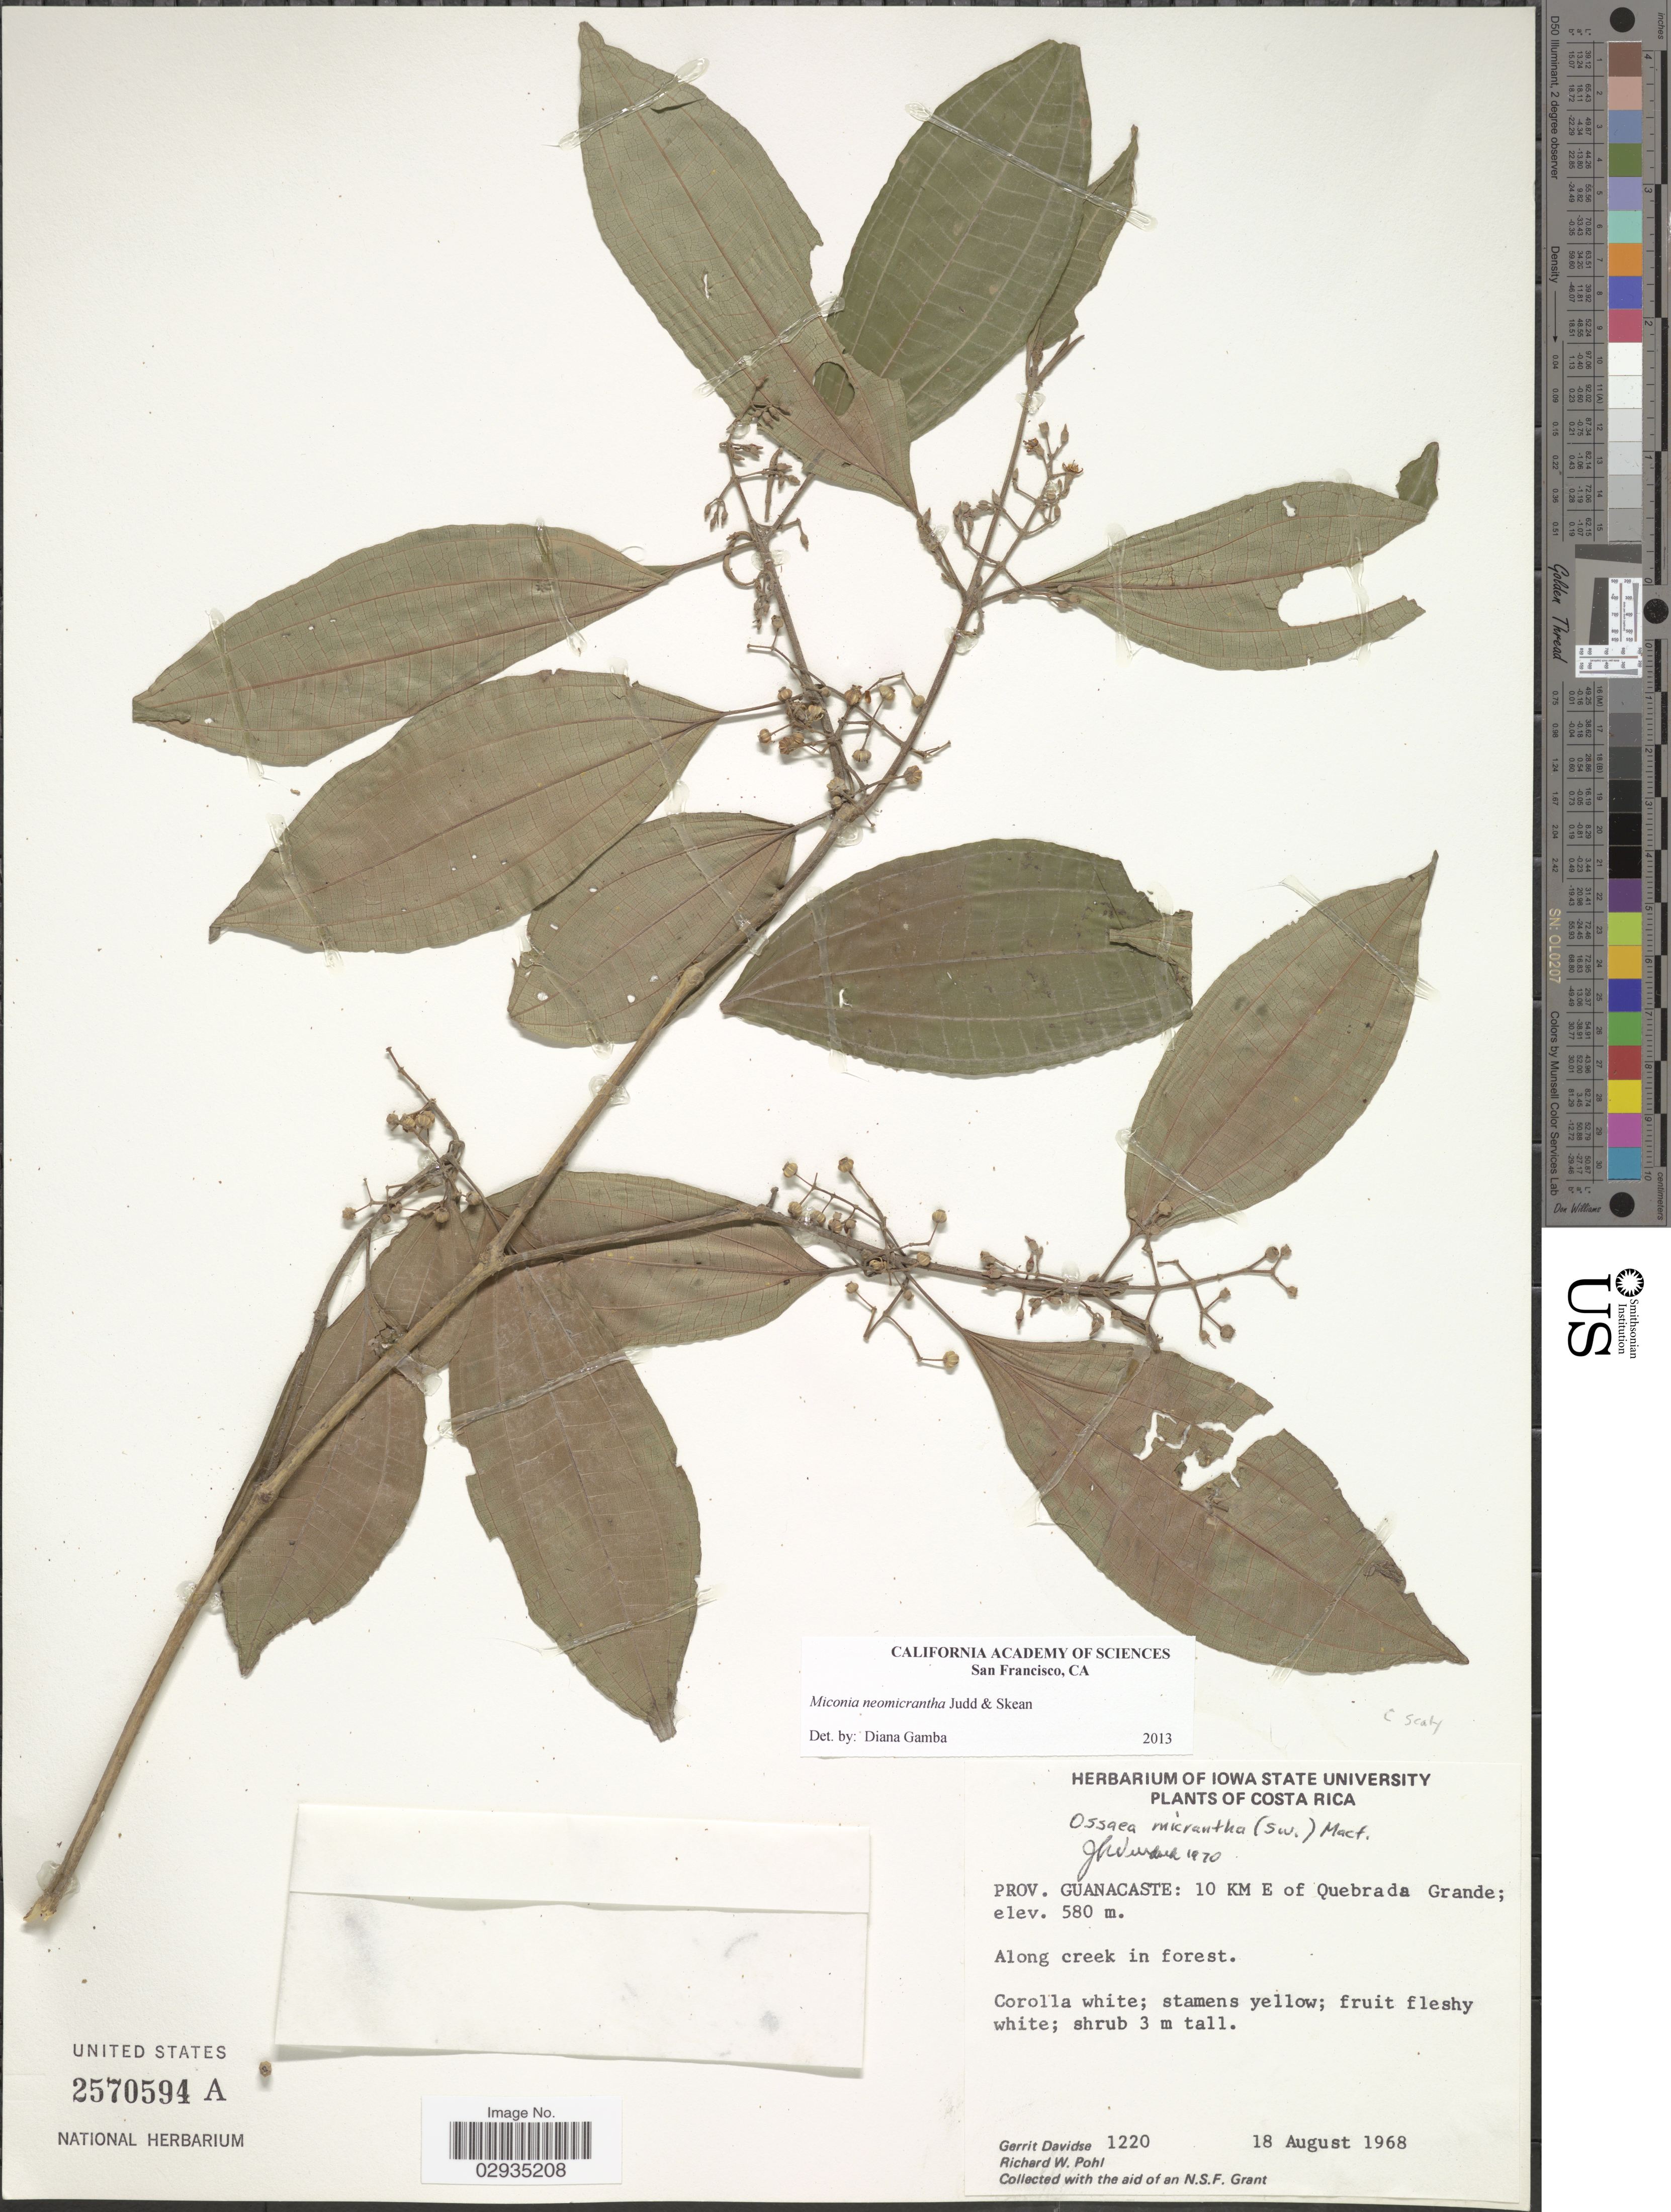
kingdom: Plantae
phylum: Tracheophyta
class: Magnoliopsida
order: Myrtales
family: Melastomataceae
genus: Miconia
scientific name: Miconia neomicrantha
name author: Judd & Skean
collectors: G. Davidse & R. W. Pohl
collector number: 1220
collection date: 1968-08-18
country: Costa Rica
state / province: Guanacaste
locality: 10 km E of Quebrada Grande.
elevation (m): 580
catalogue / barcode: US 2570594A